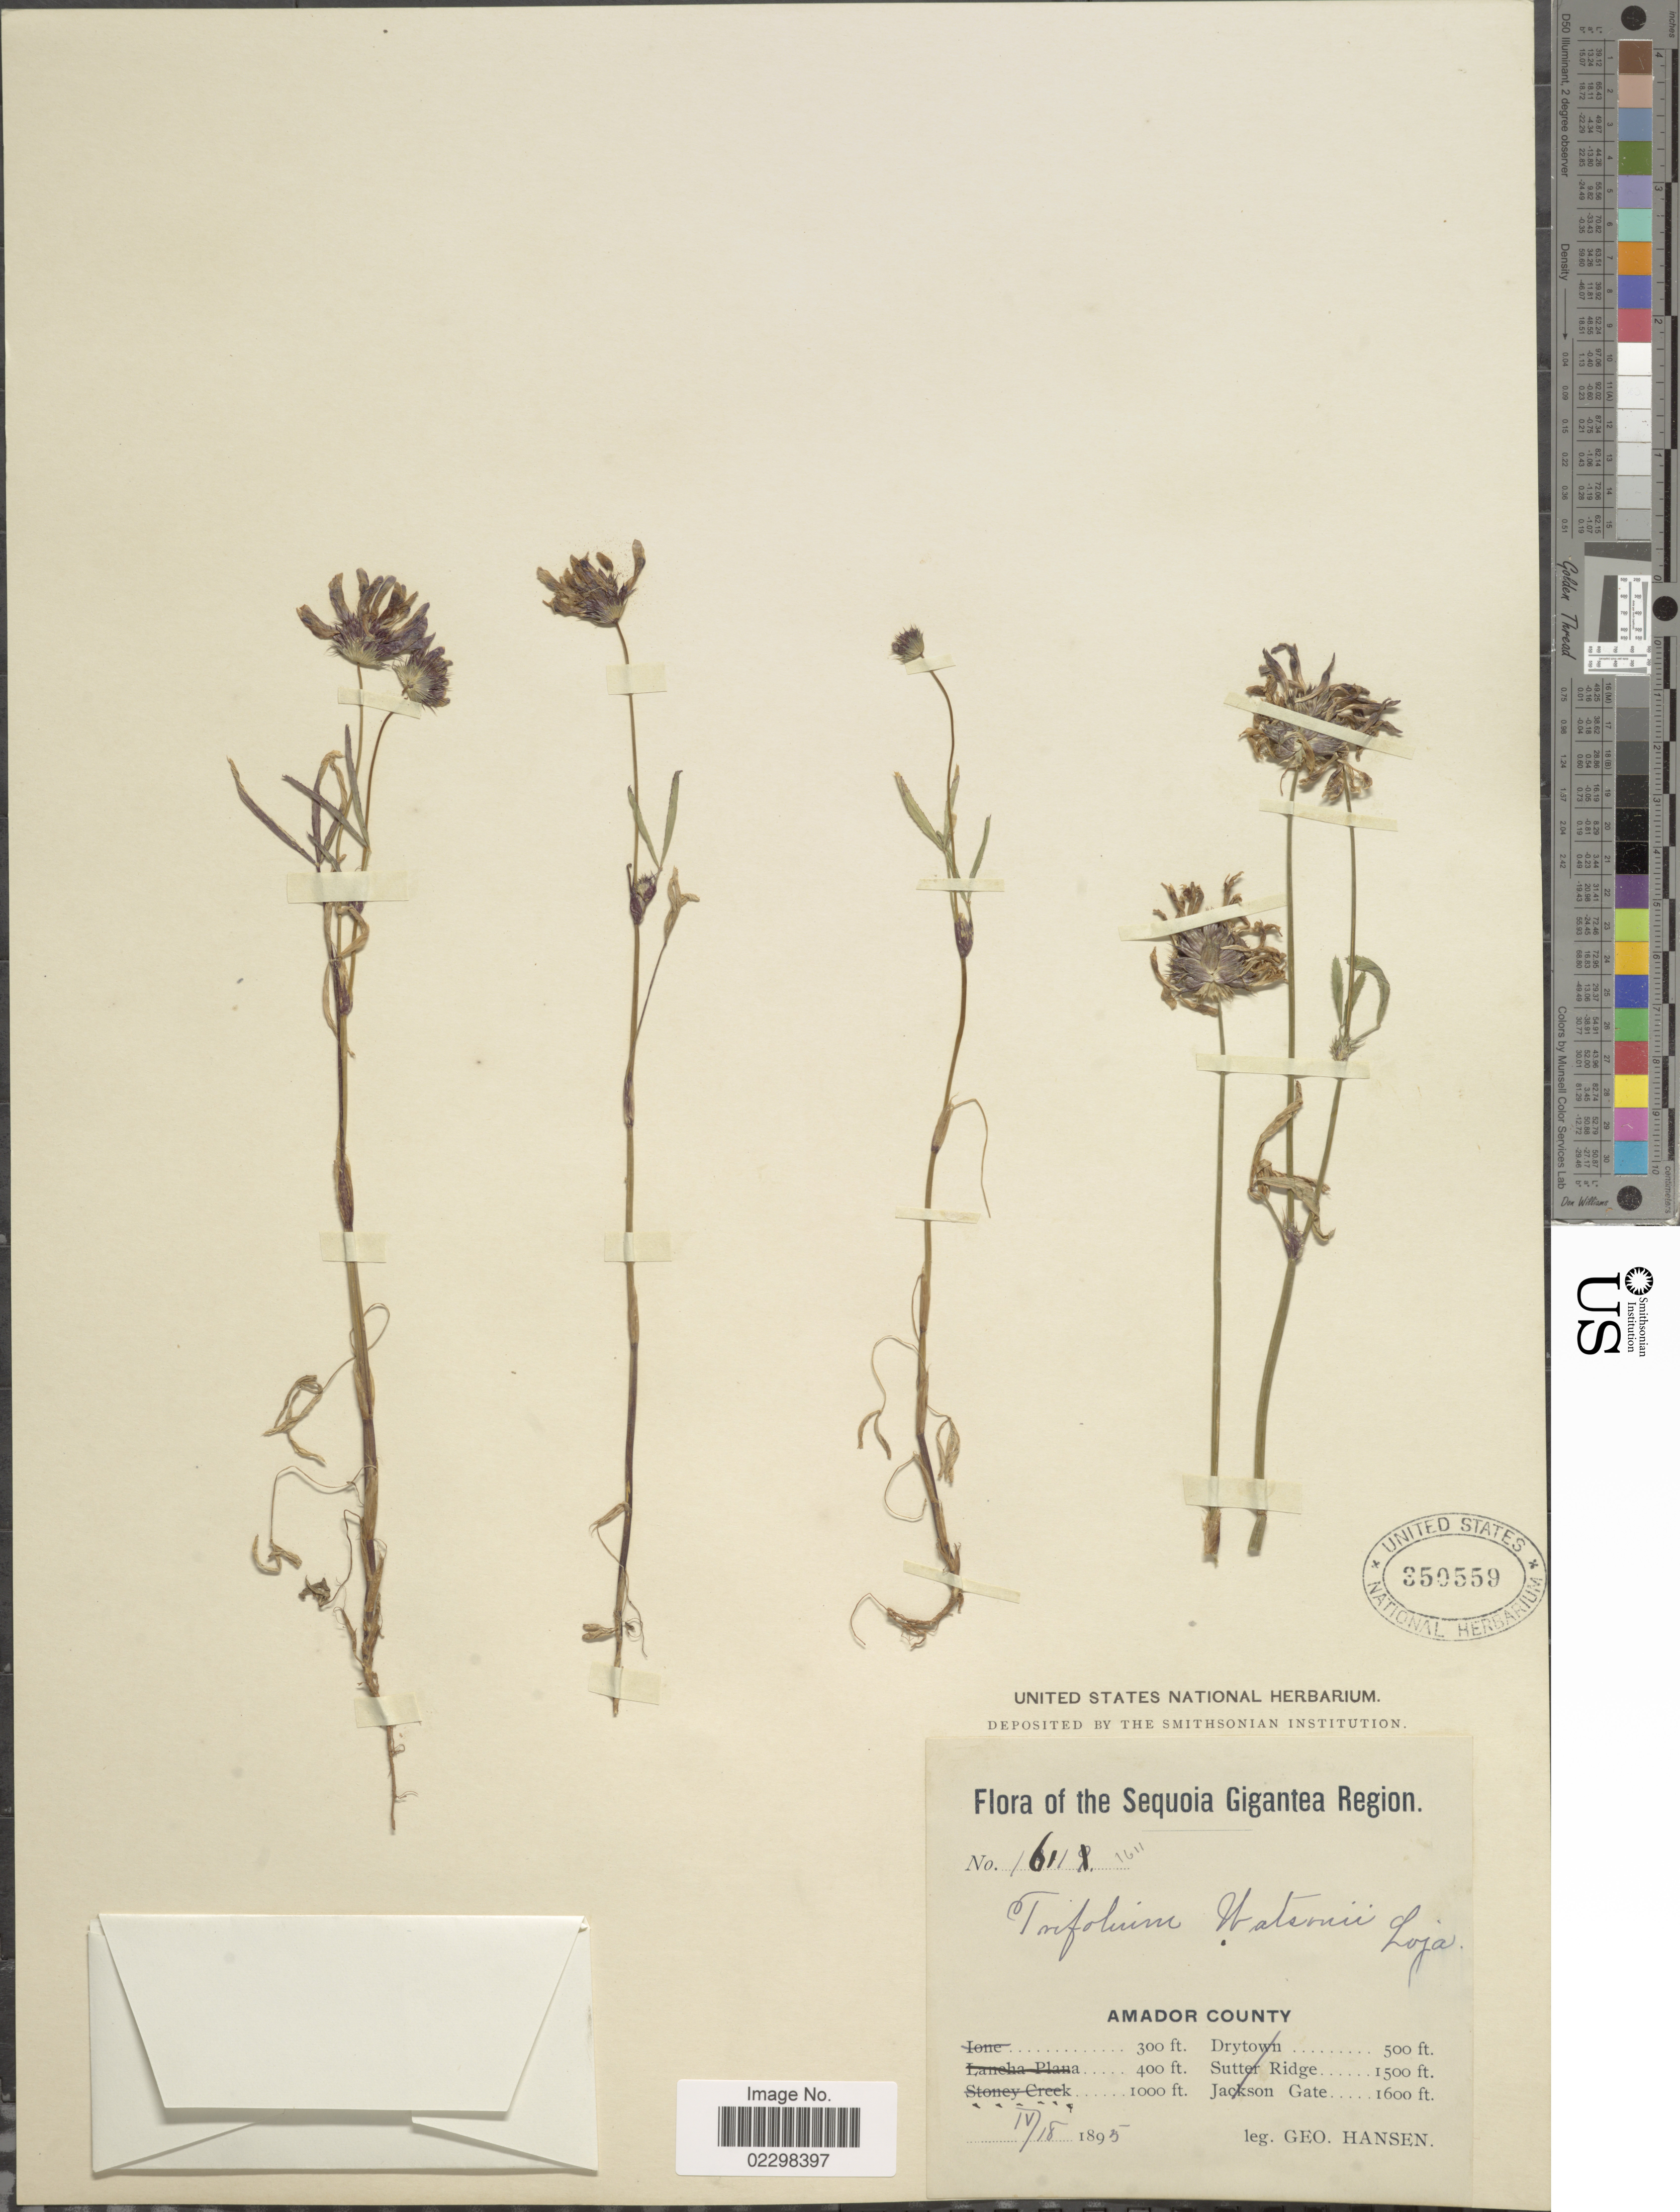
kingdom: Plantae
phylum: Tracheophyta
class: Magnoliopsida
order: Fabales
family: Fabaceae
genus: Trifolium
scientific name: Trifolium tridentatum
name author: Lindl.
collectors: G. Hansen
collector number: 1611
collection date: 1895-04-18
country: United States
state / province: California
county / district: Amador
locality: Sequoia Gigantea Region, Amador County,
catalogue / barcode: US 350559